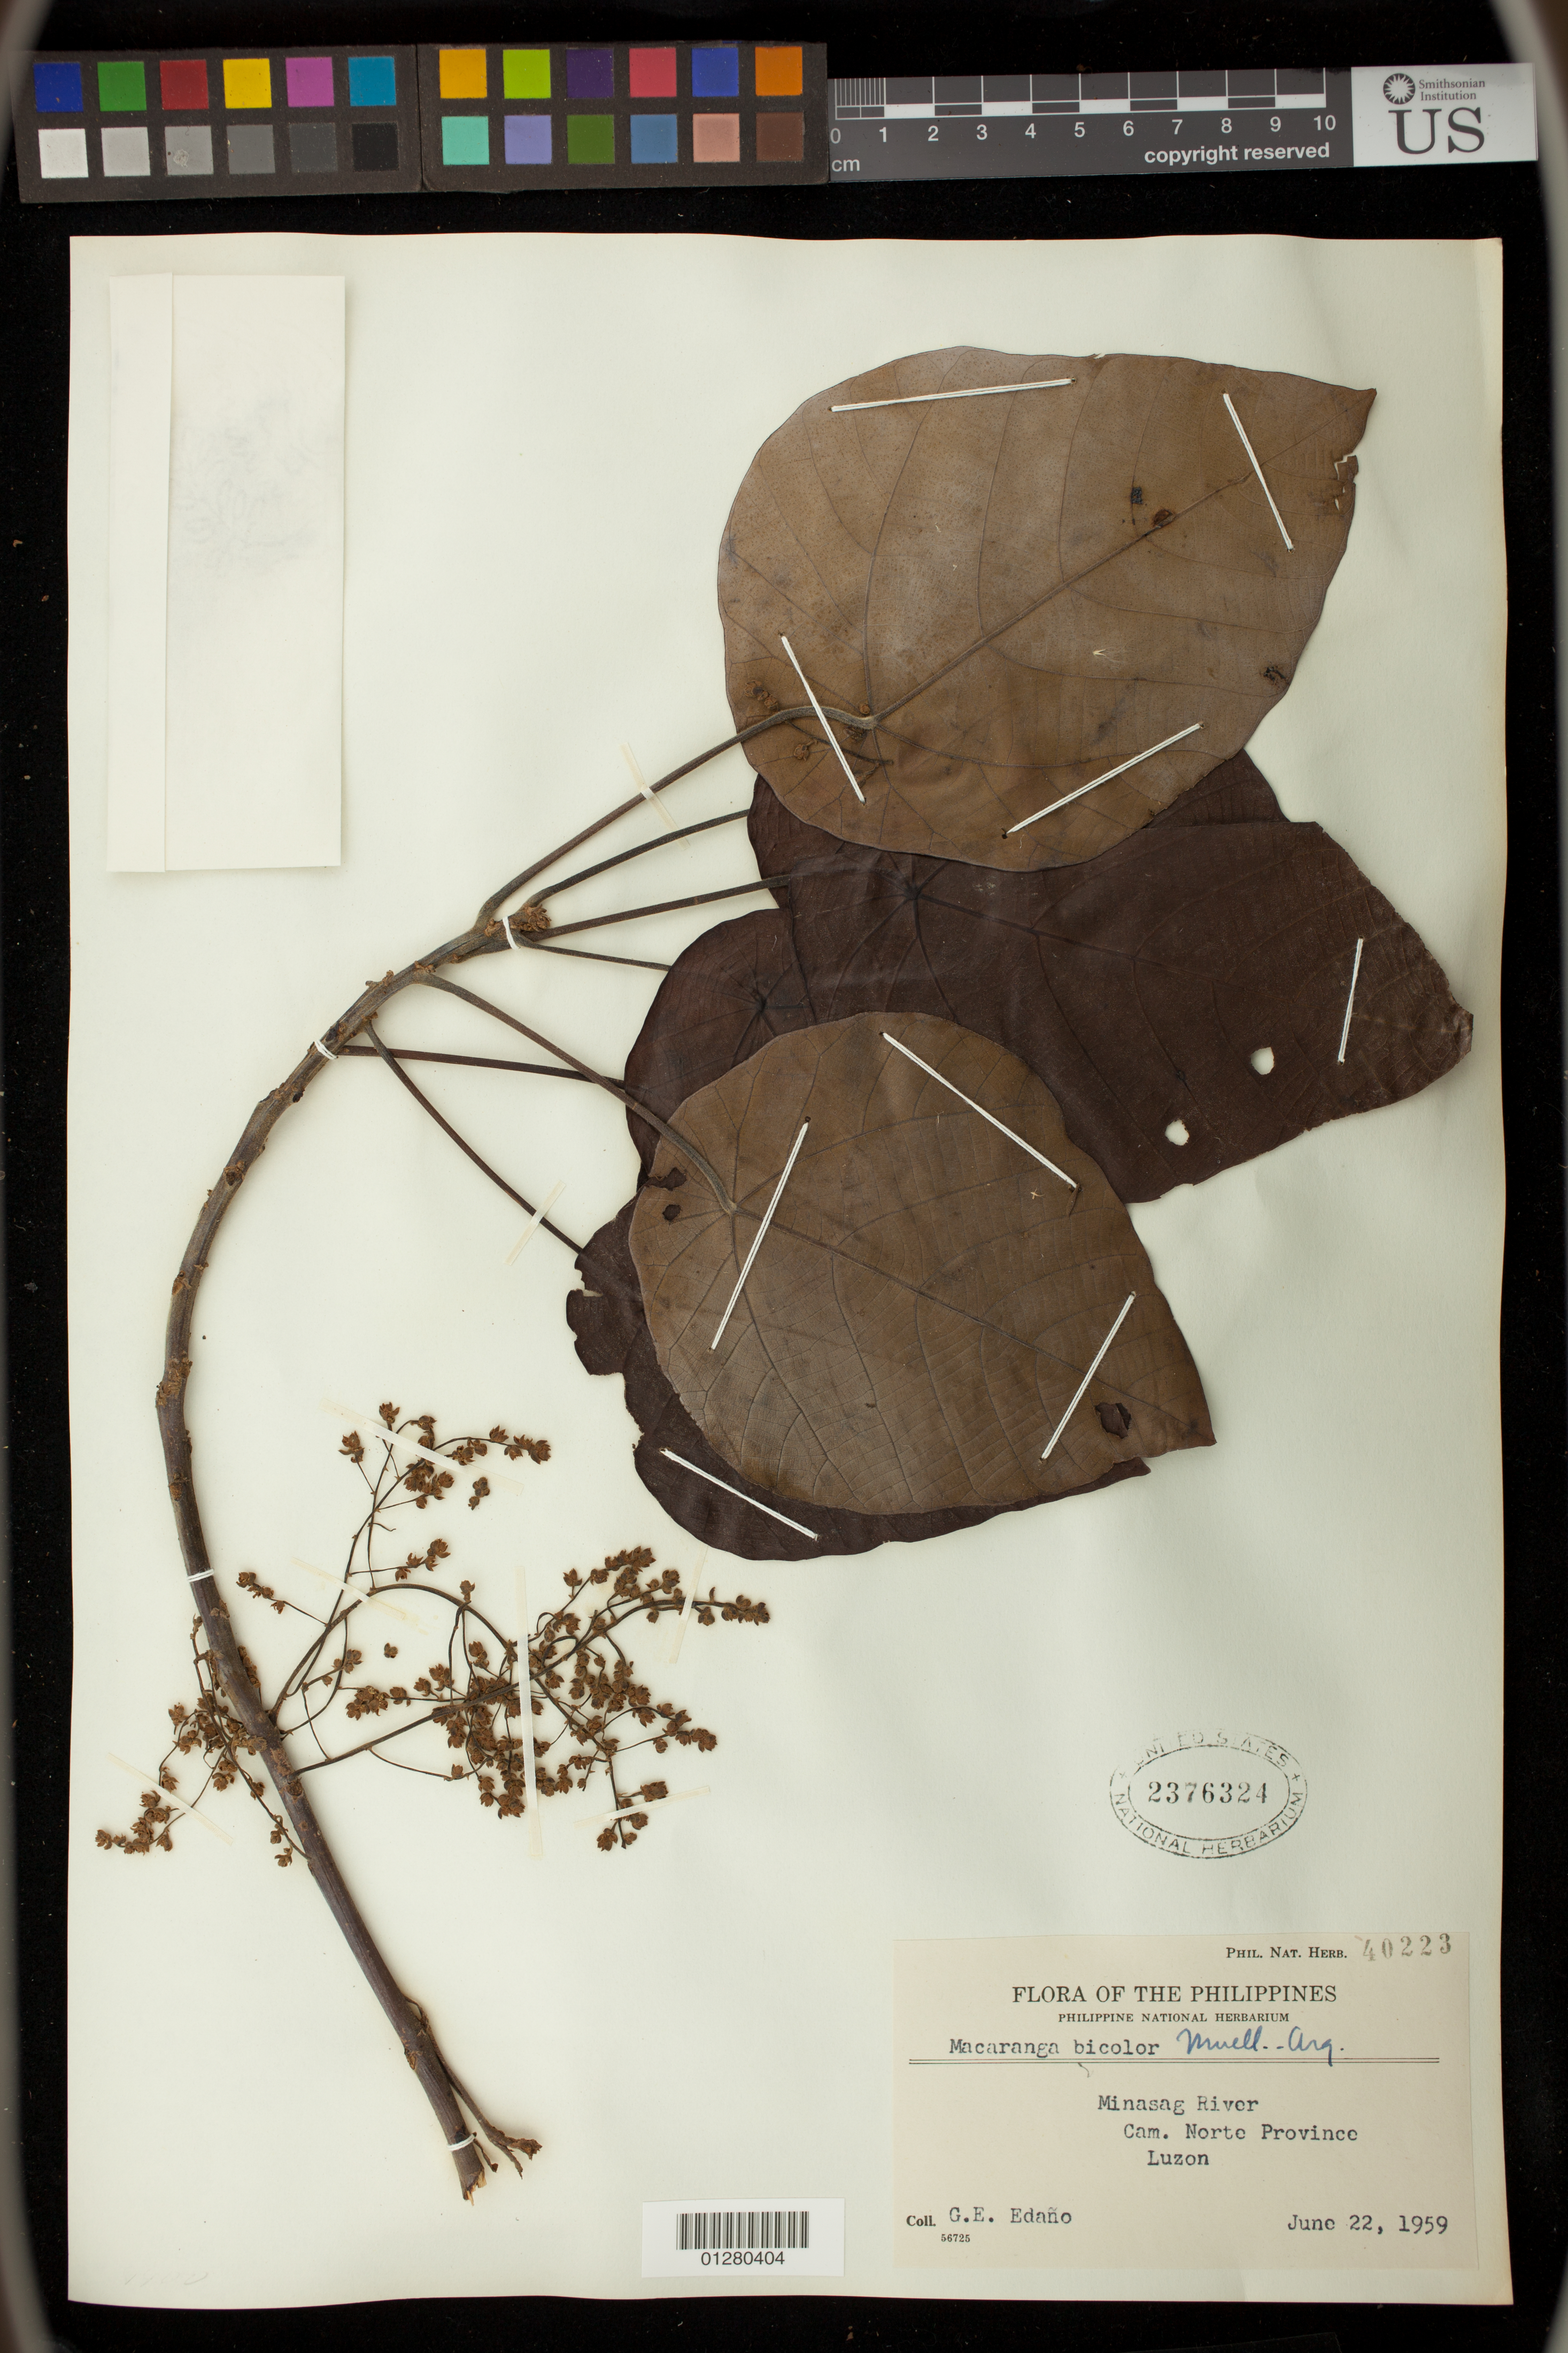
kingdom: Plantae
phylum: Tracheophyta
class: Magnoliopsida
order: Malpighiales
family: Euphorbiaceae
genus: Macaranga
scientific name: Macaranga bicolor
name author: Müll. Arg.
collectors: G. E. Edaño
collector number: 40223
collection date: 1959-06-22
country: Philippines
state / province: Bicol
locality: Minasag River Cam. Norte Province Luzon.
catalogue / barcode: US 2376324